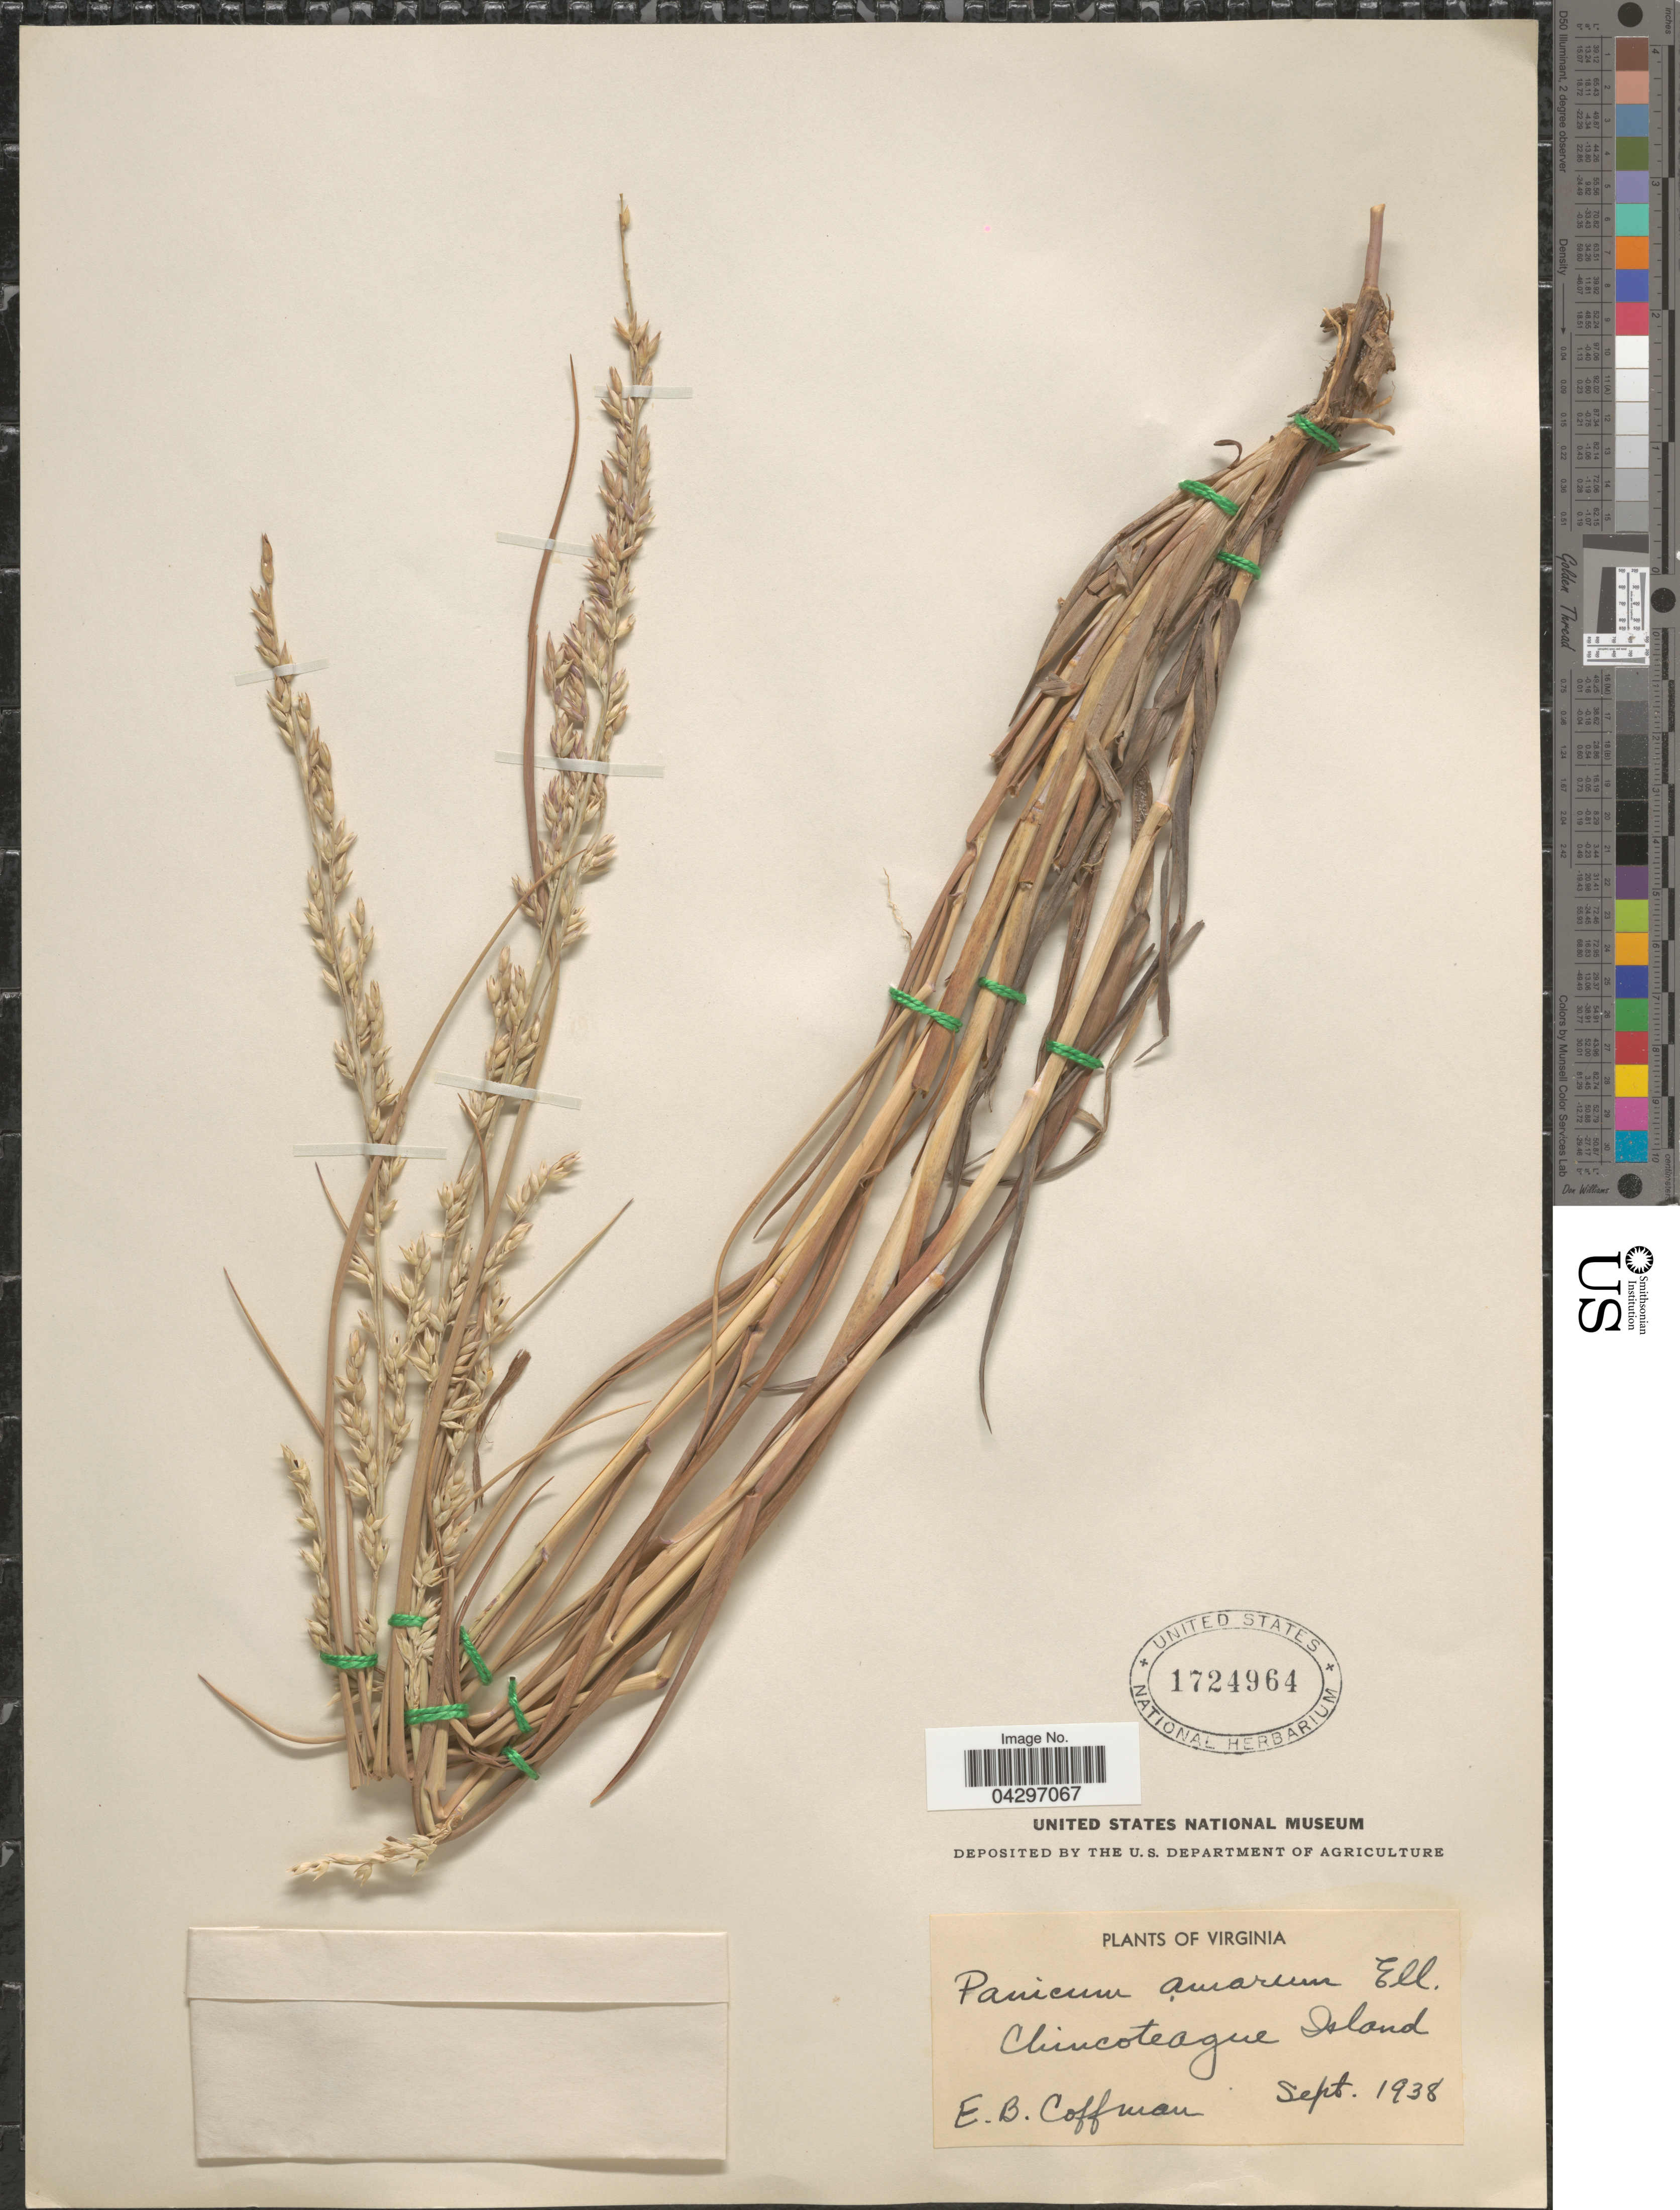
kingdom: Plantae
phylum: Tracheophyta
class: Liliopsida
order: Poales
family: Poaceae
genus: Panicum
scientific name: Panicum amarum var. amarulum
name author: (Hitchc. & Chase) Freckmann & Lelong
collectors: E. Coffman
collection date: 1938-09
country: United States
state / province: Virginia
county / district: Accomack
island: Chincoteague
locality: Chincoteague Island.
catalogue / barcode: US 1724964